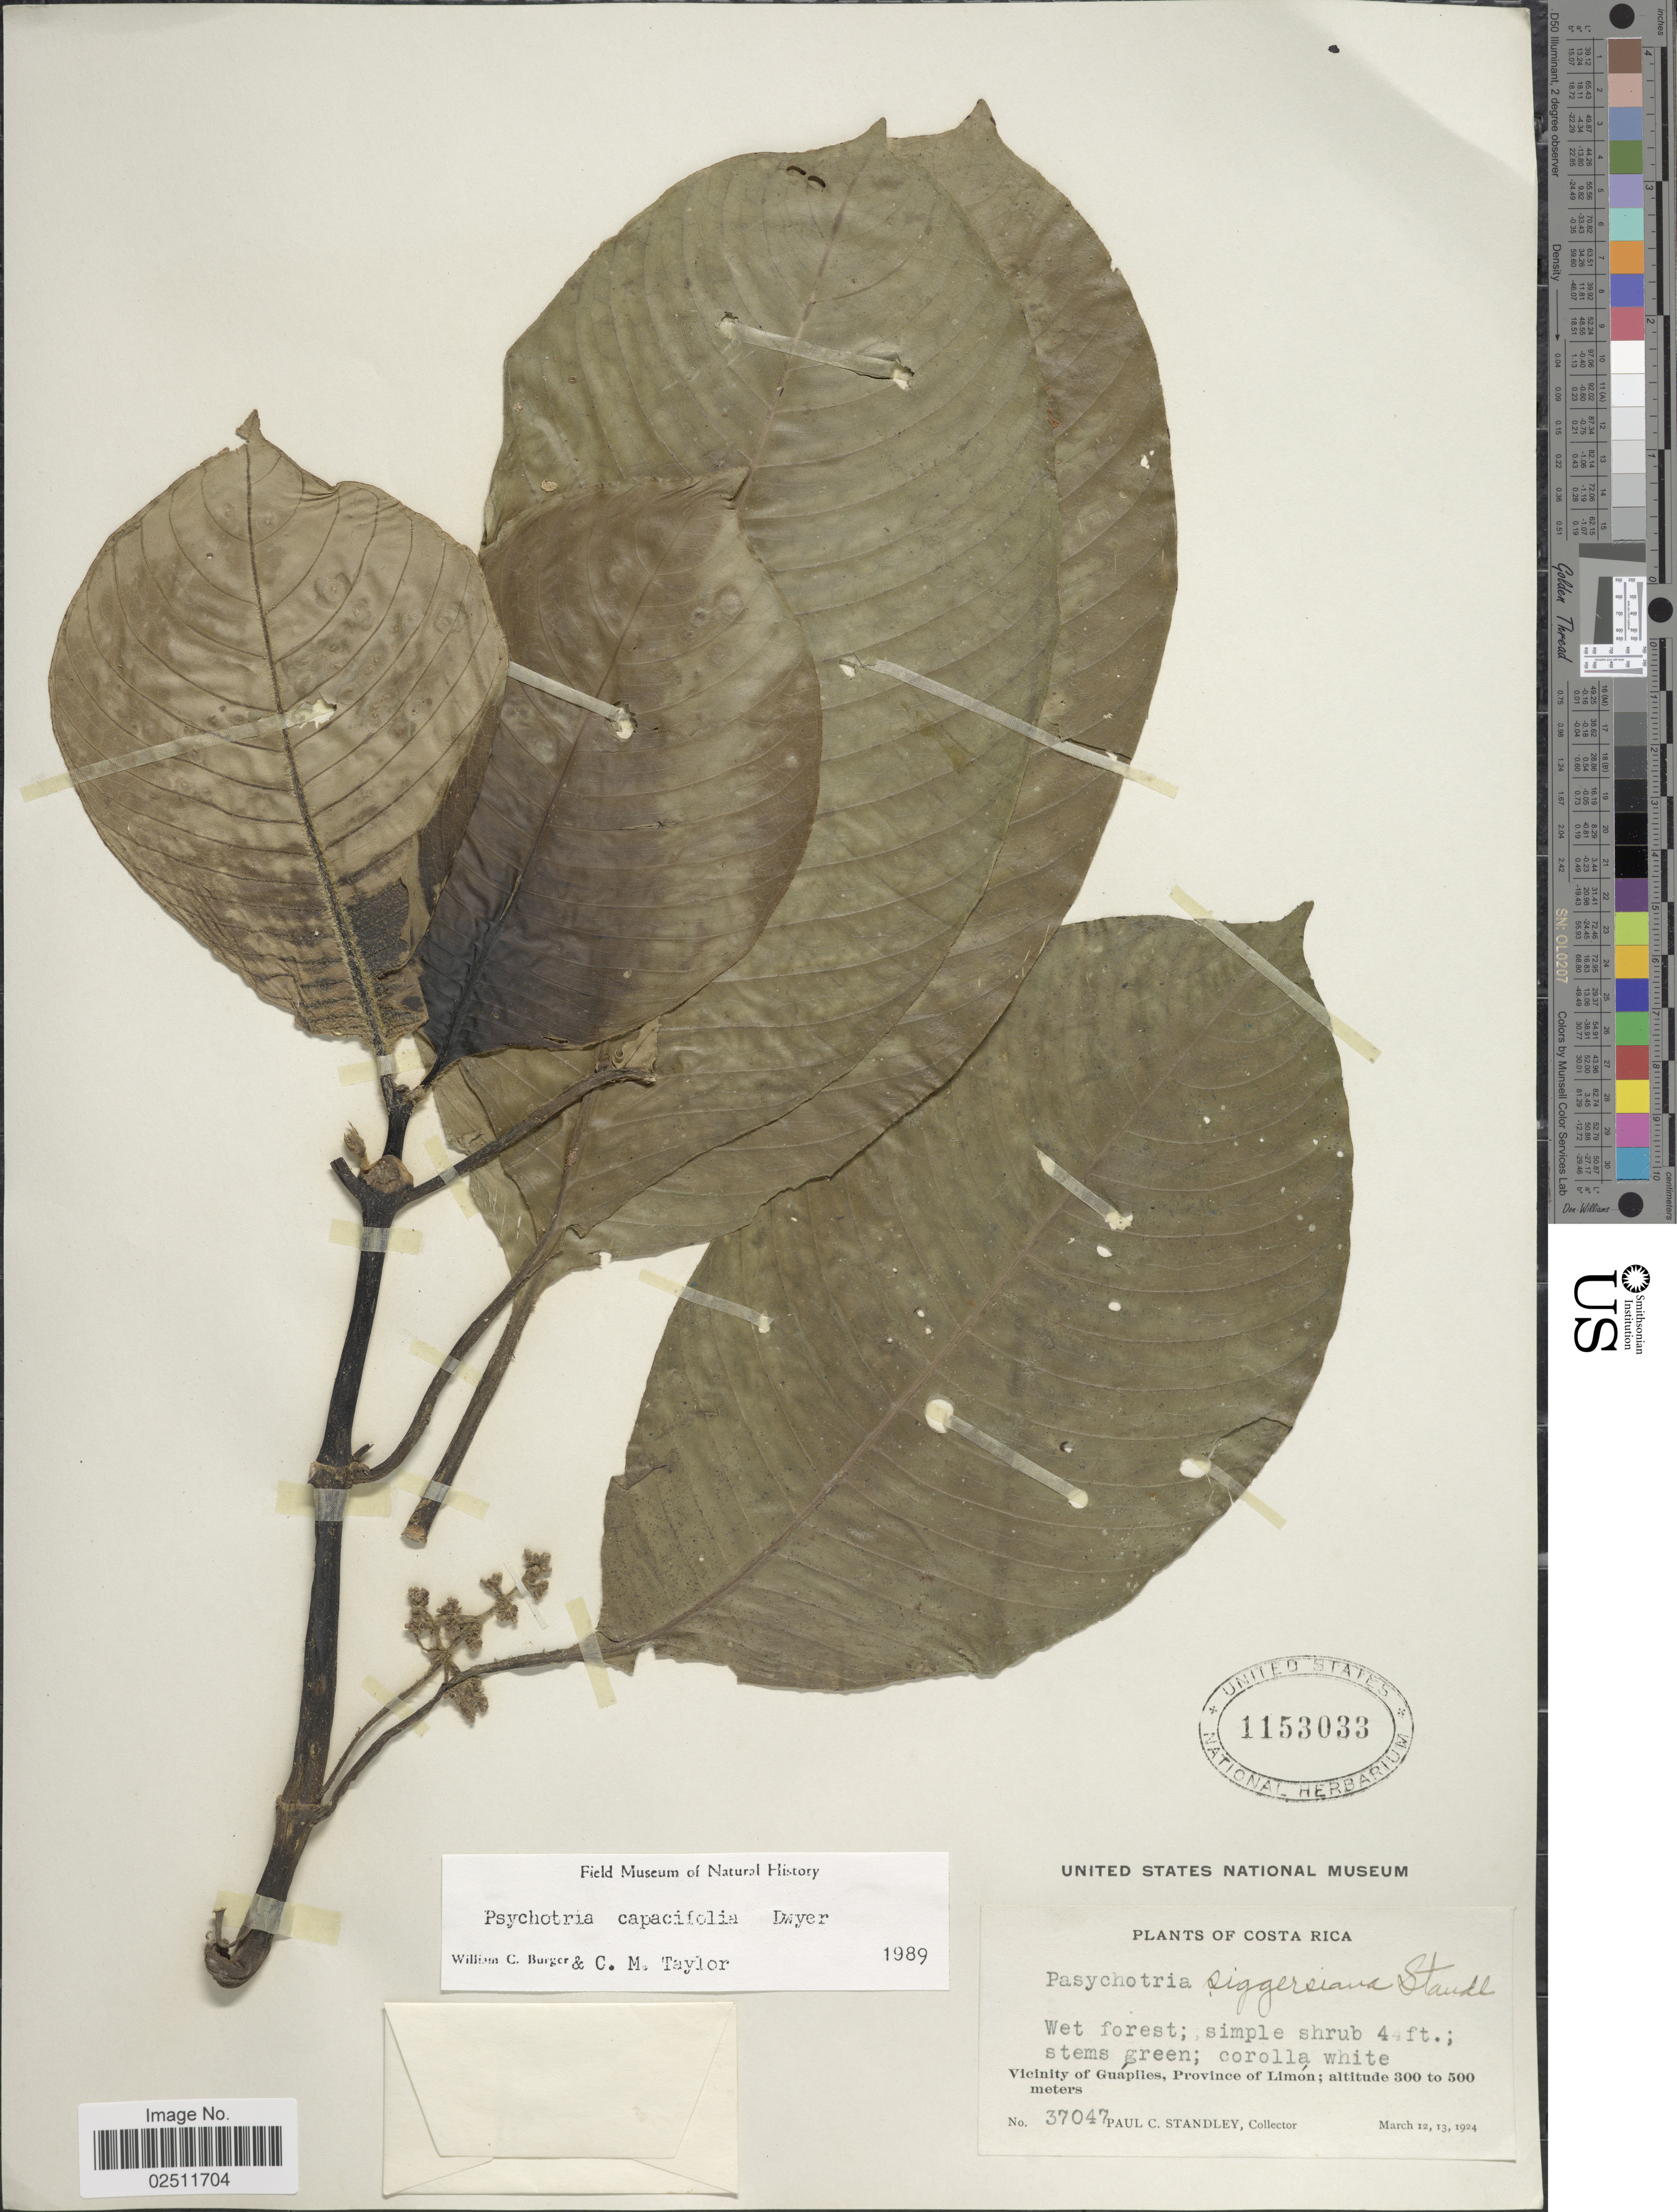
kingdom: Plantae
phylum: Tracheophyta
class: Magnoliopsida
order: Gentianales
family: Rubiaceae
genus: Psychotria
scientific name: Psychotria capacifolia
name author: Dwyer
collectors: P. C. Standley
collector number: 37047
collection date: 1924-03-12/1924-03-13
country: Costa Rica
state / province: Limón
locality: Vicinity of Guápiles.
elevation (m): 300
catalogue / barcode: US 1153033